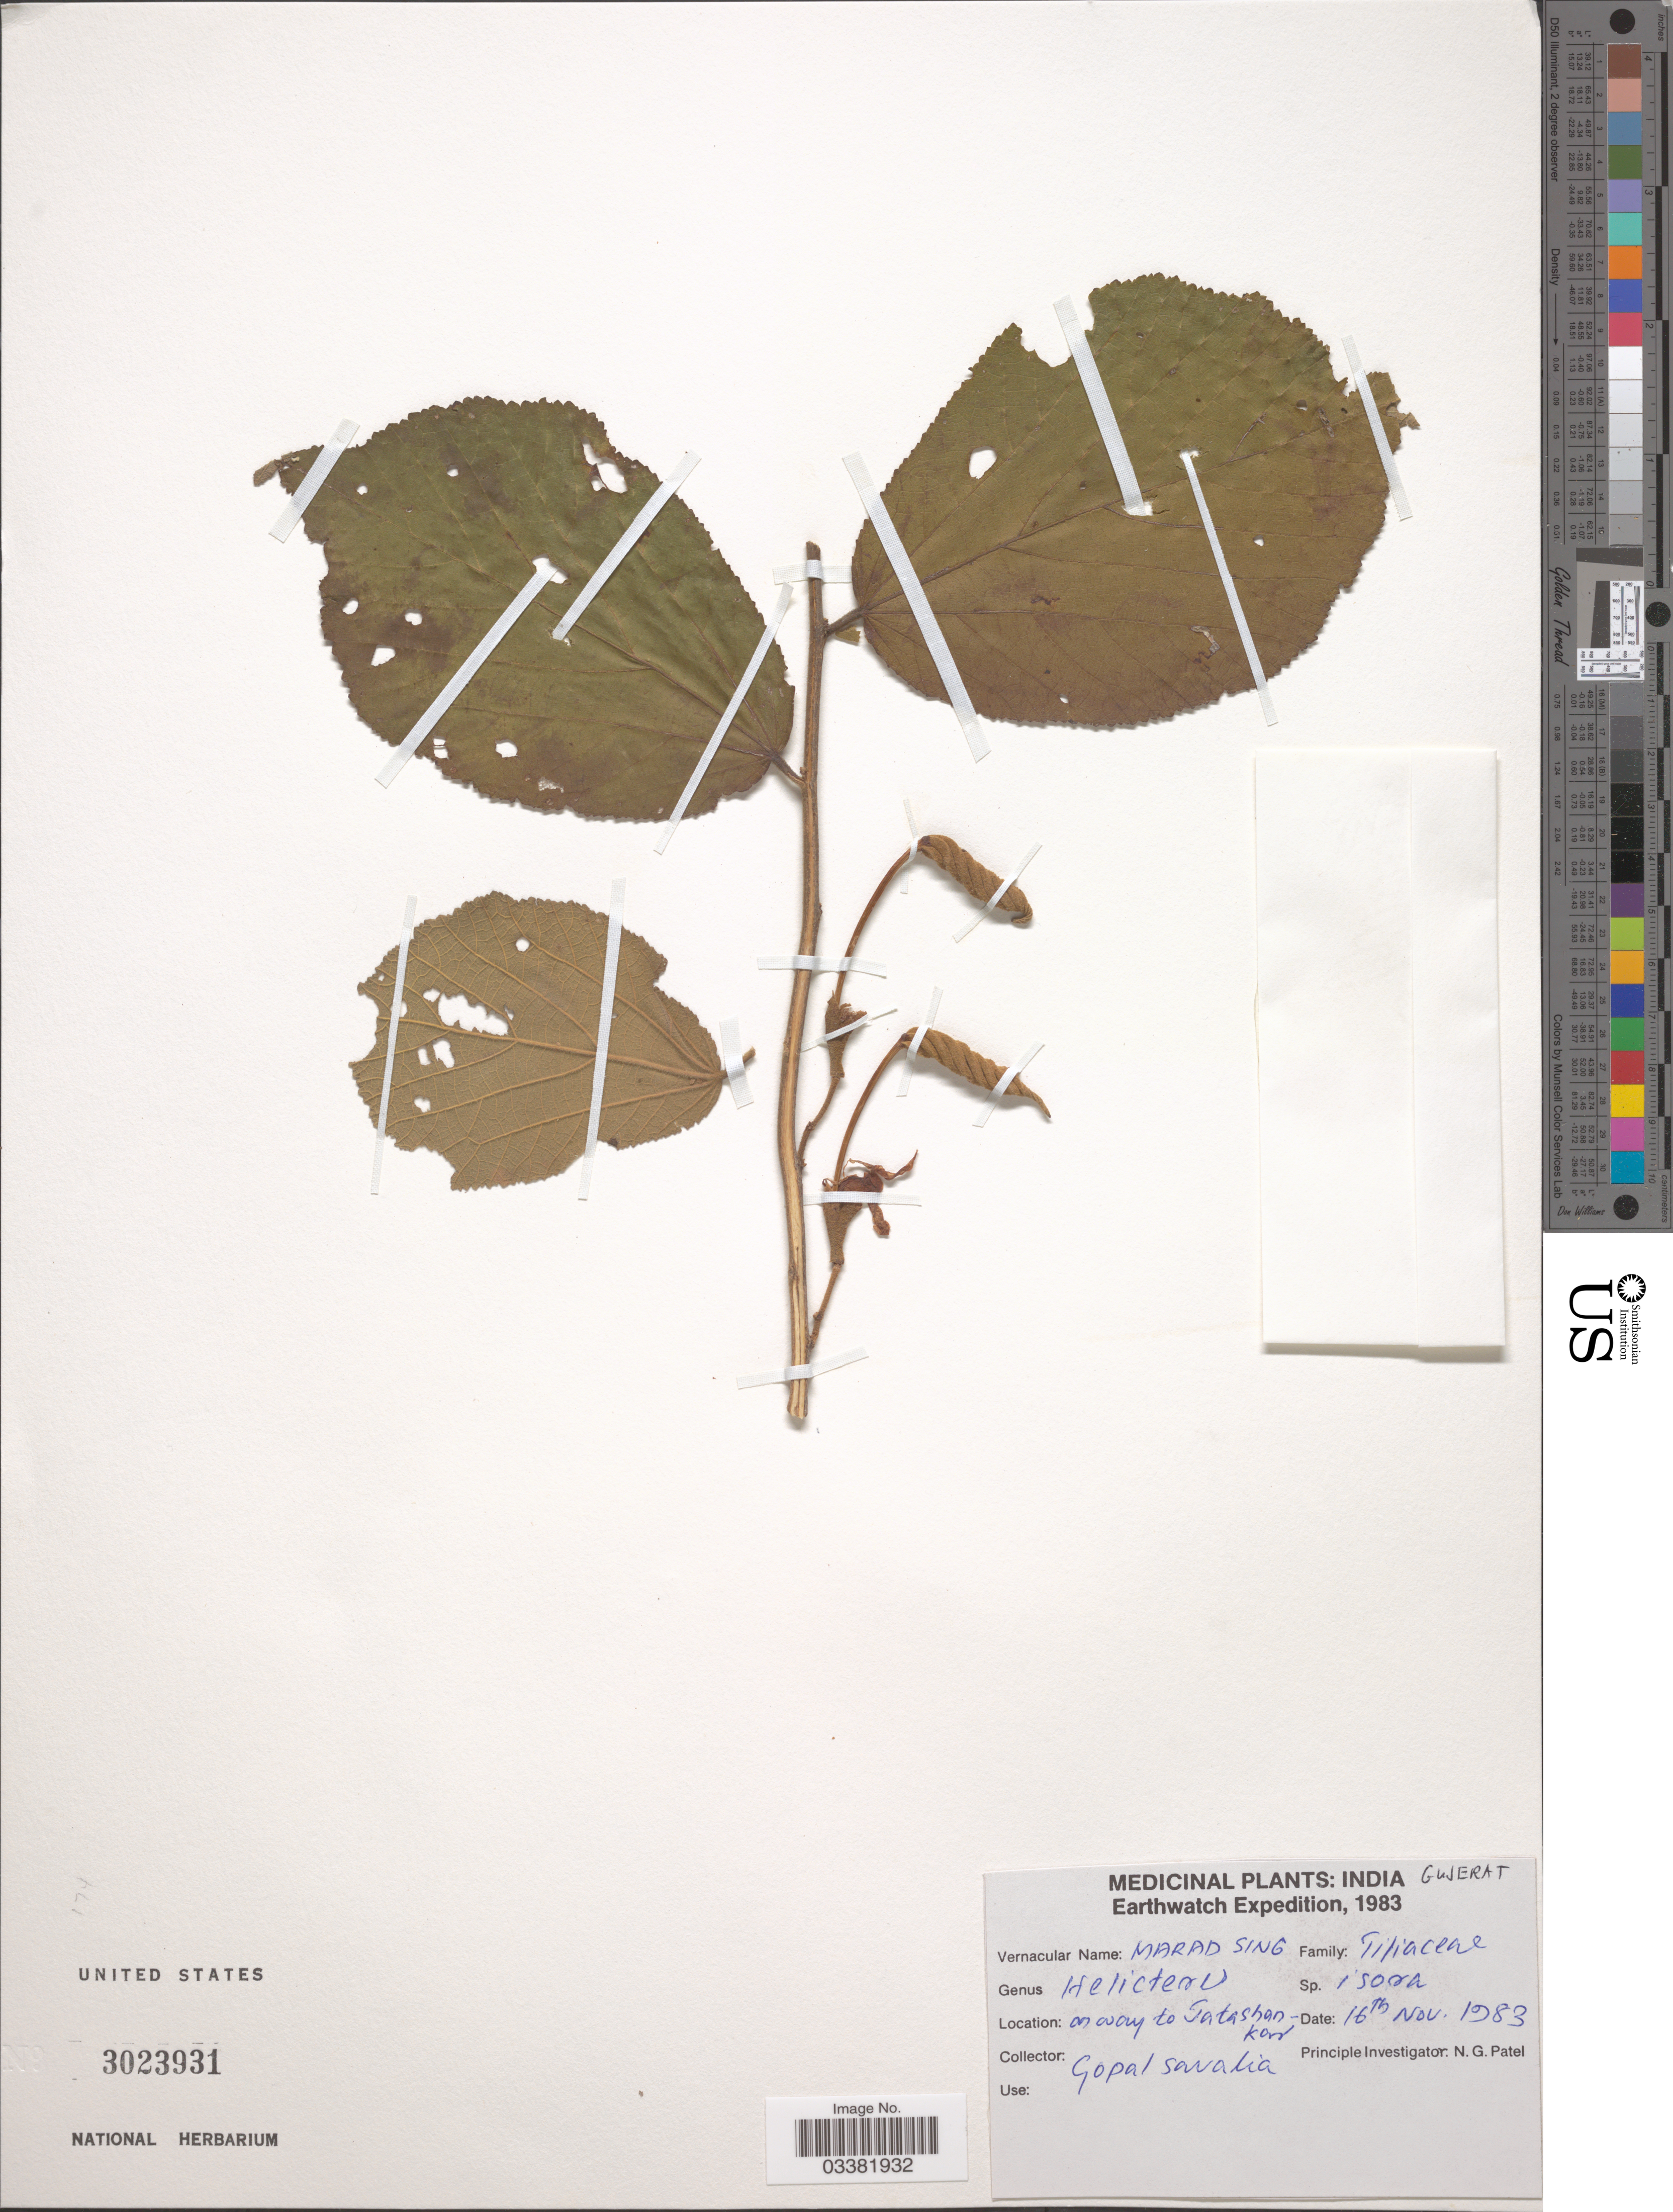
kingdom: Plantae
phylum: Tracheophyta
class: Magnoliopsida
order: Malvales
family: Malvaceae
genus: Helicteres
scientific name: Helicteres isora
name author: L.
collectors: G. Savalia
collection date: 1983-11-16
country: India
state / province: Gujarat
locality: Gujerat. On way to Tatashanroad [interpreted].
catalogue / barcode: US 3023931